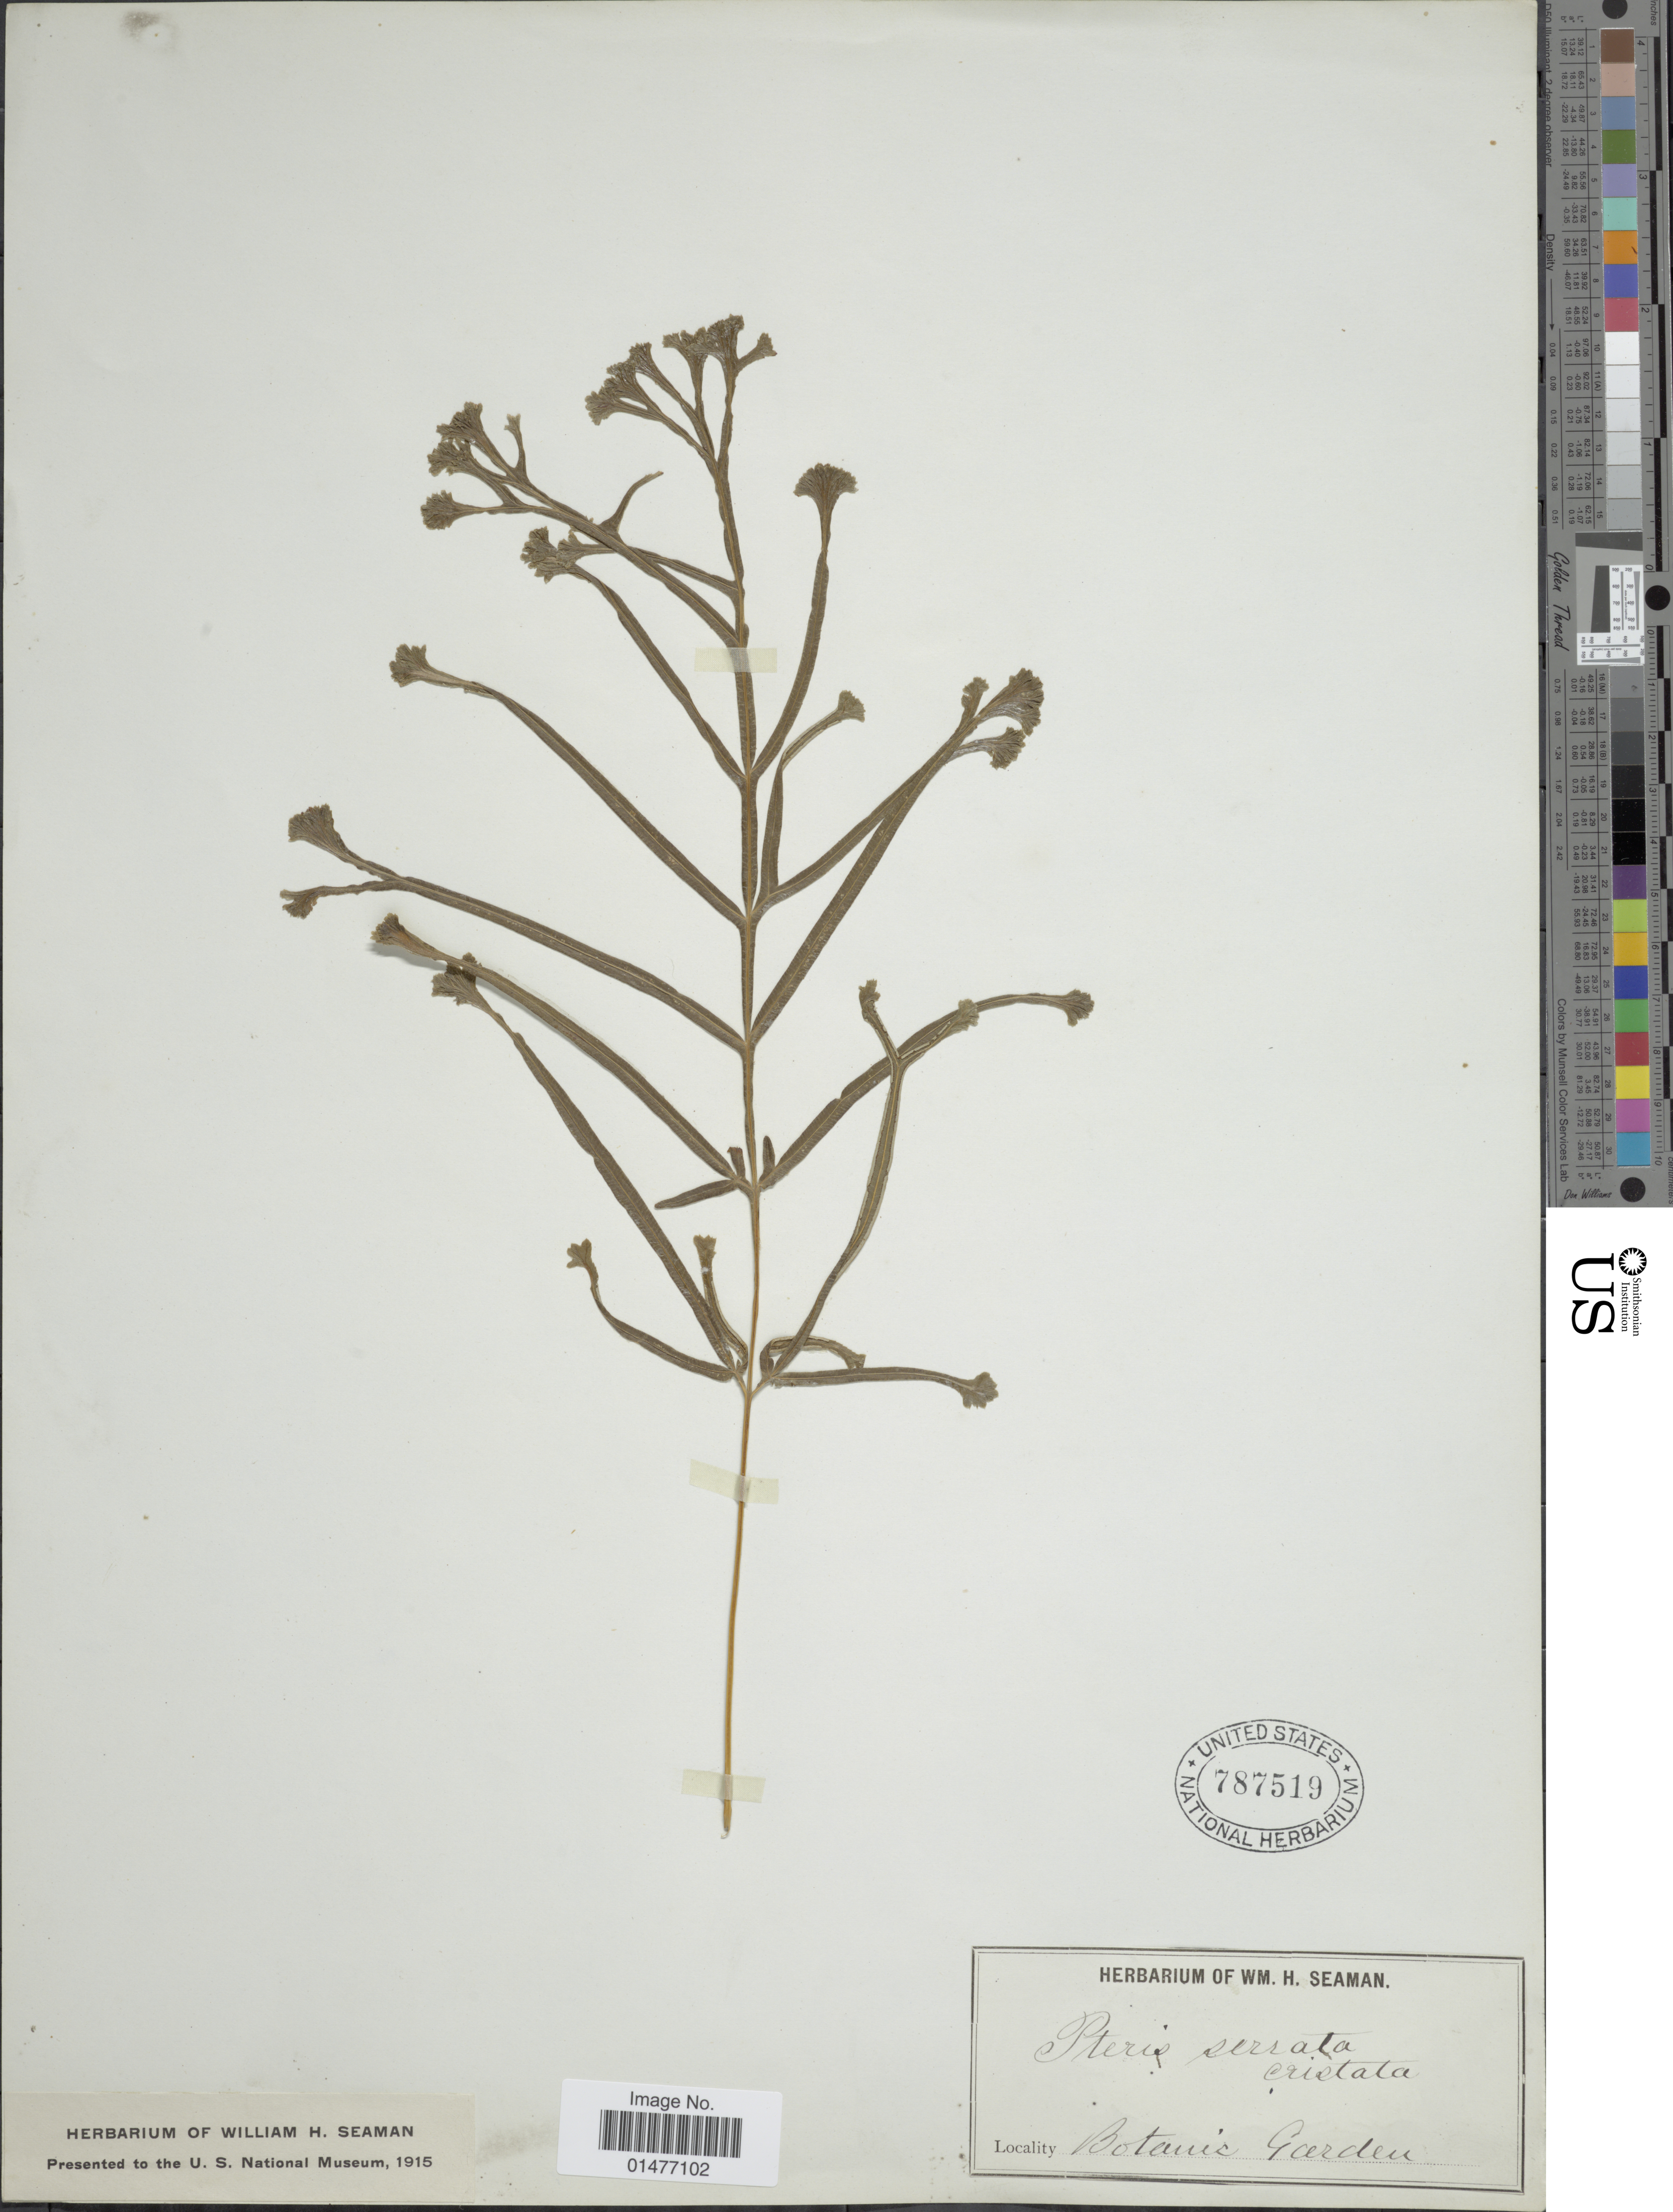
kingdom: Plantae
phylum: Tracheophyta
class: Polypodiopsida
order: Polypodiales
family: Pteridaceae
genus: Pteris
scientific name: Pteris multifida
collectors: ex herb. Seaman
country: United States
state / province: District Of Columbia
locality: Botanic Garden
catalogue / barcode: US 787519